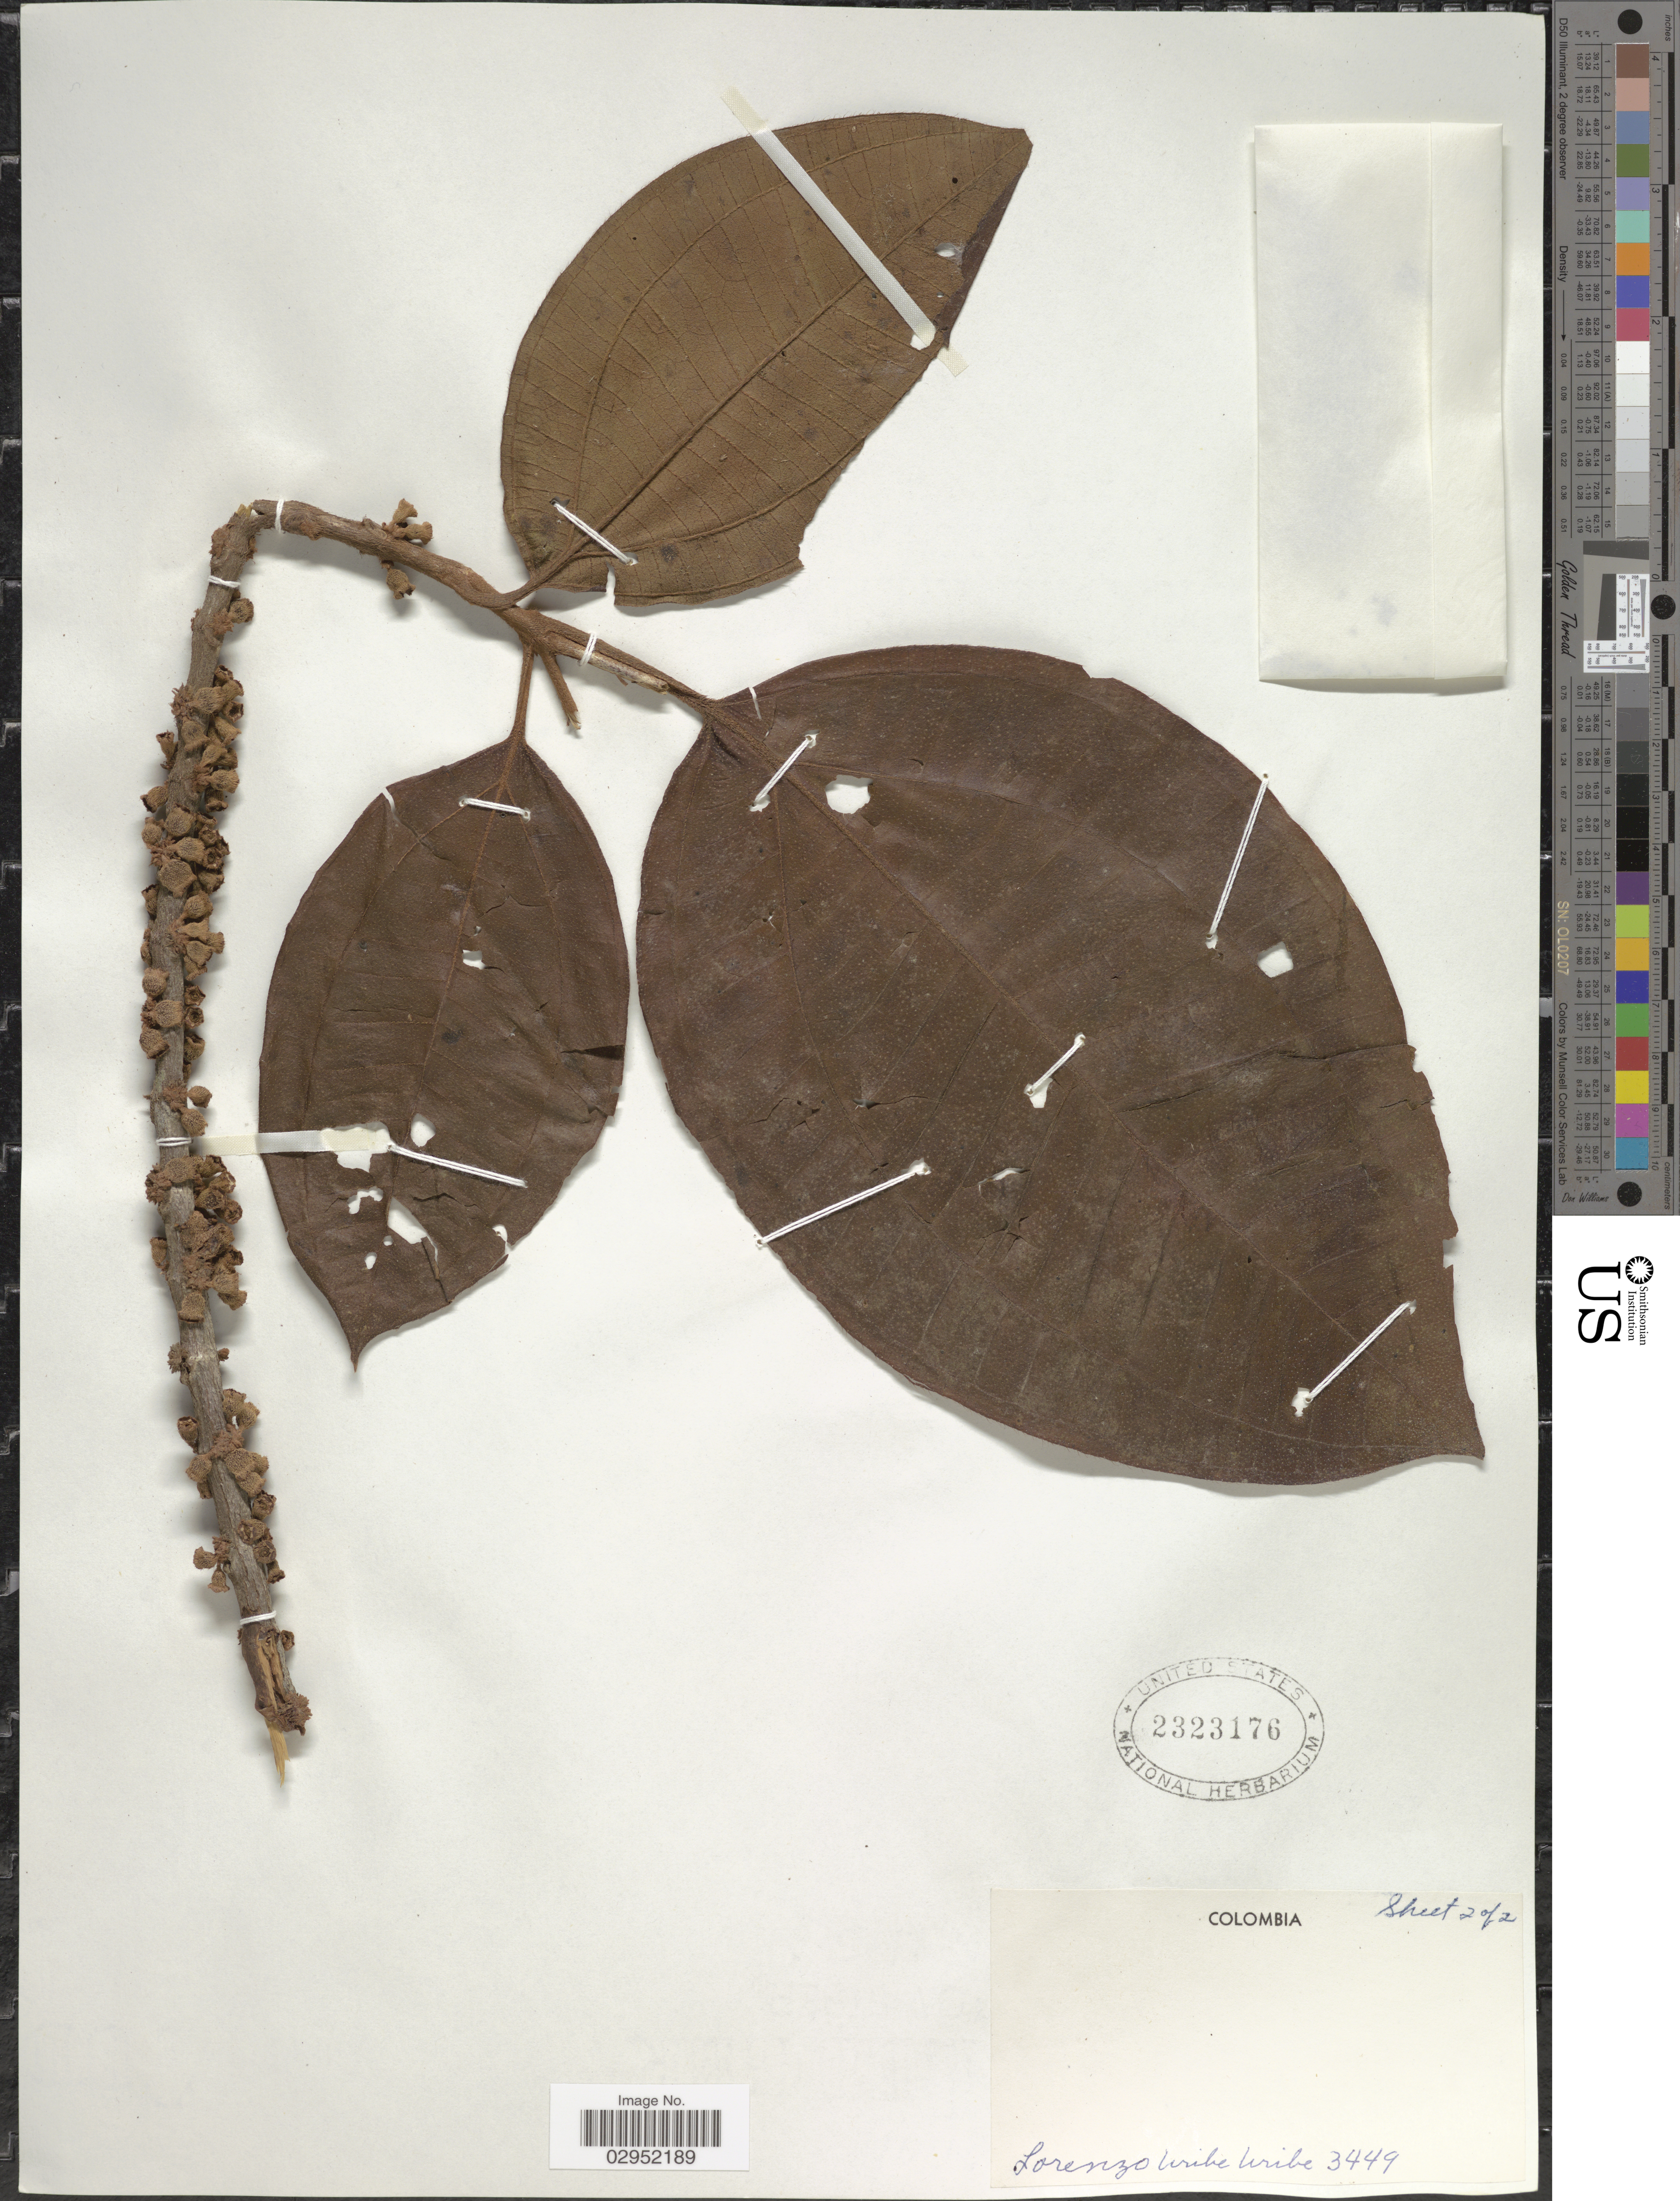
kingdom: Plantae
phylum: Tracheophyta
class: Magnoliopsida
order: Myrtales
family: Melastomataceae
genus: Henriettea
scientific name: Henriettea boliviensis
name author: (Cogn.) Penneys et al.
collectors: L. Uribe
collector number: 3449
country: Colombia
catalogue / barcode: US 2323176